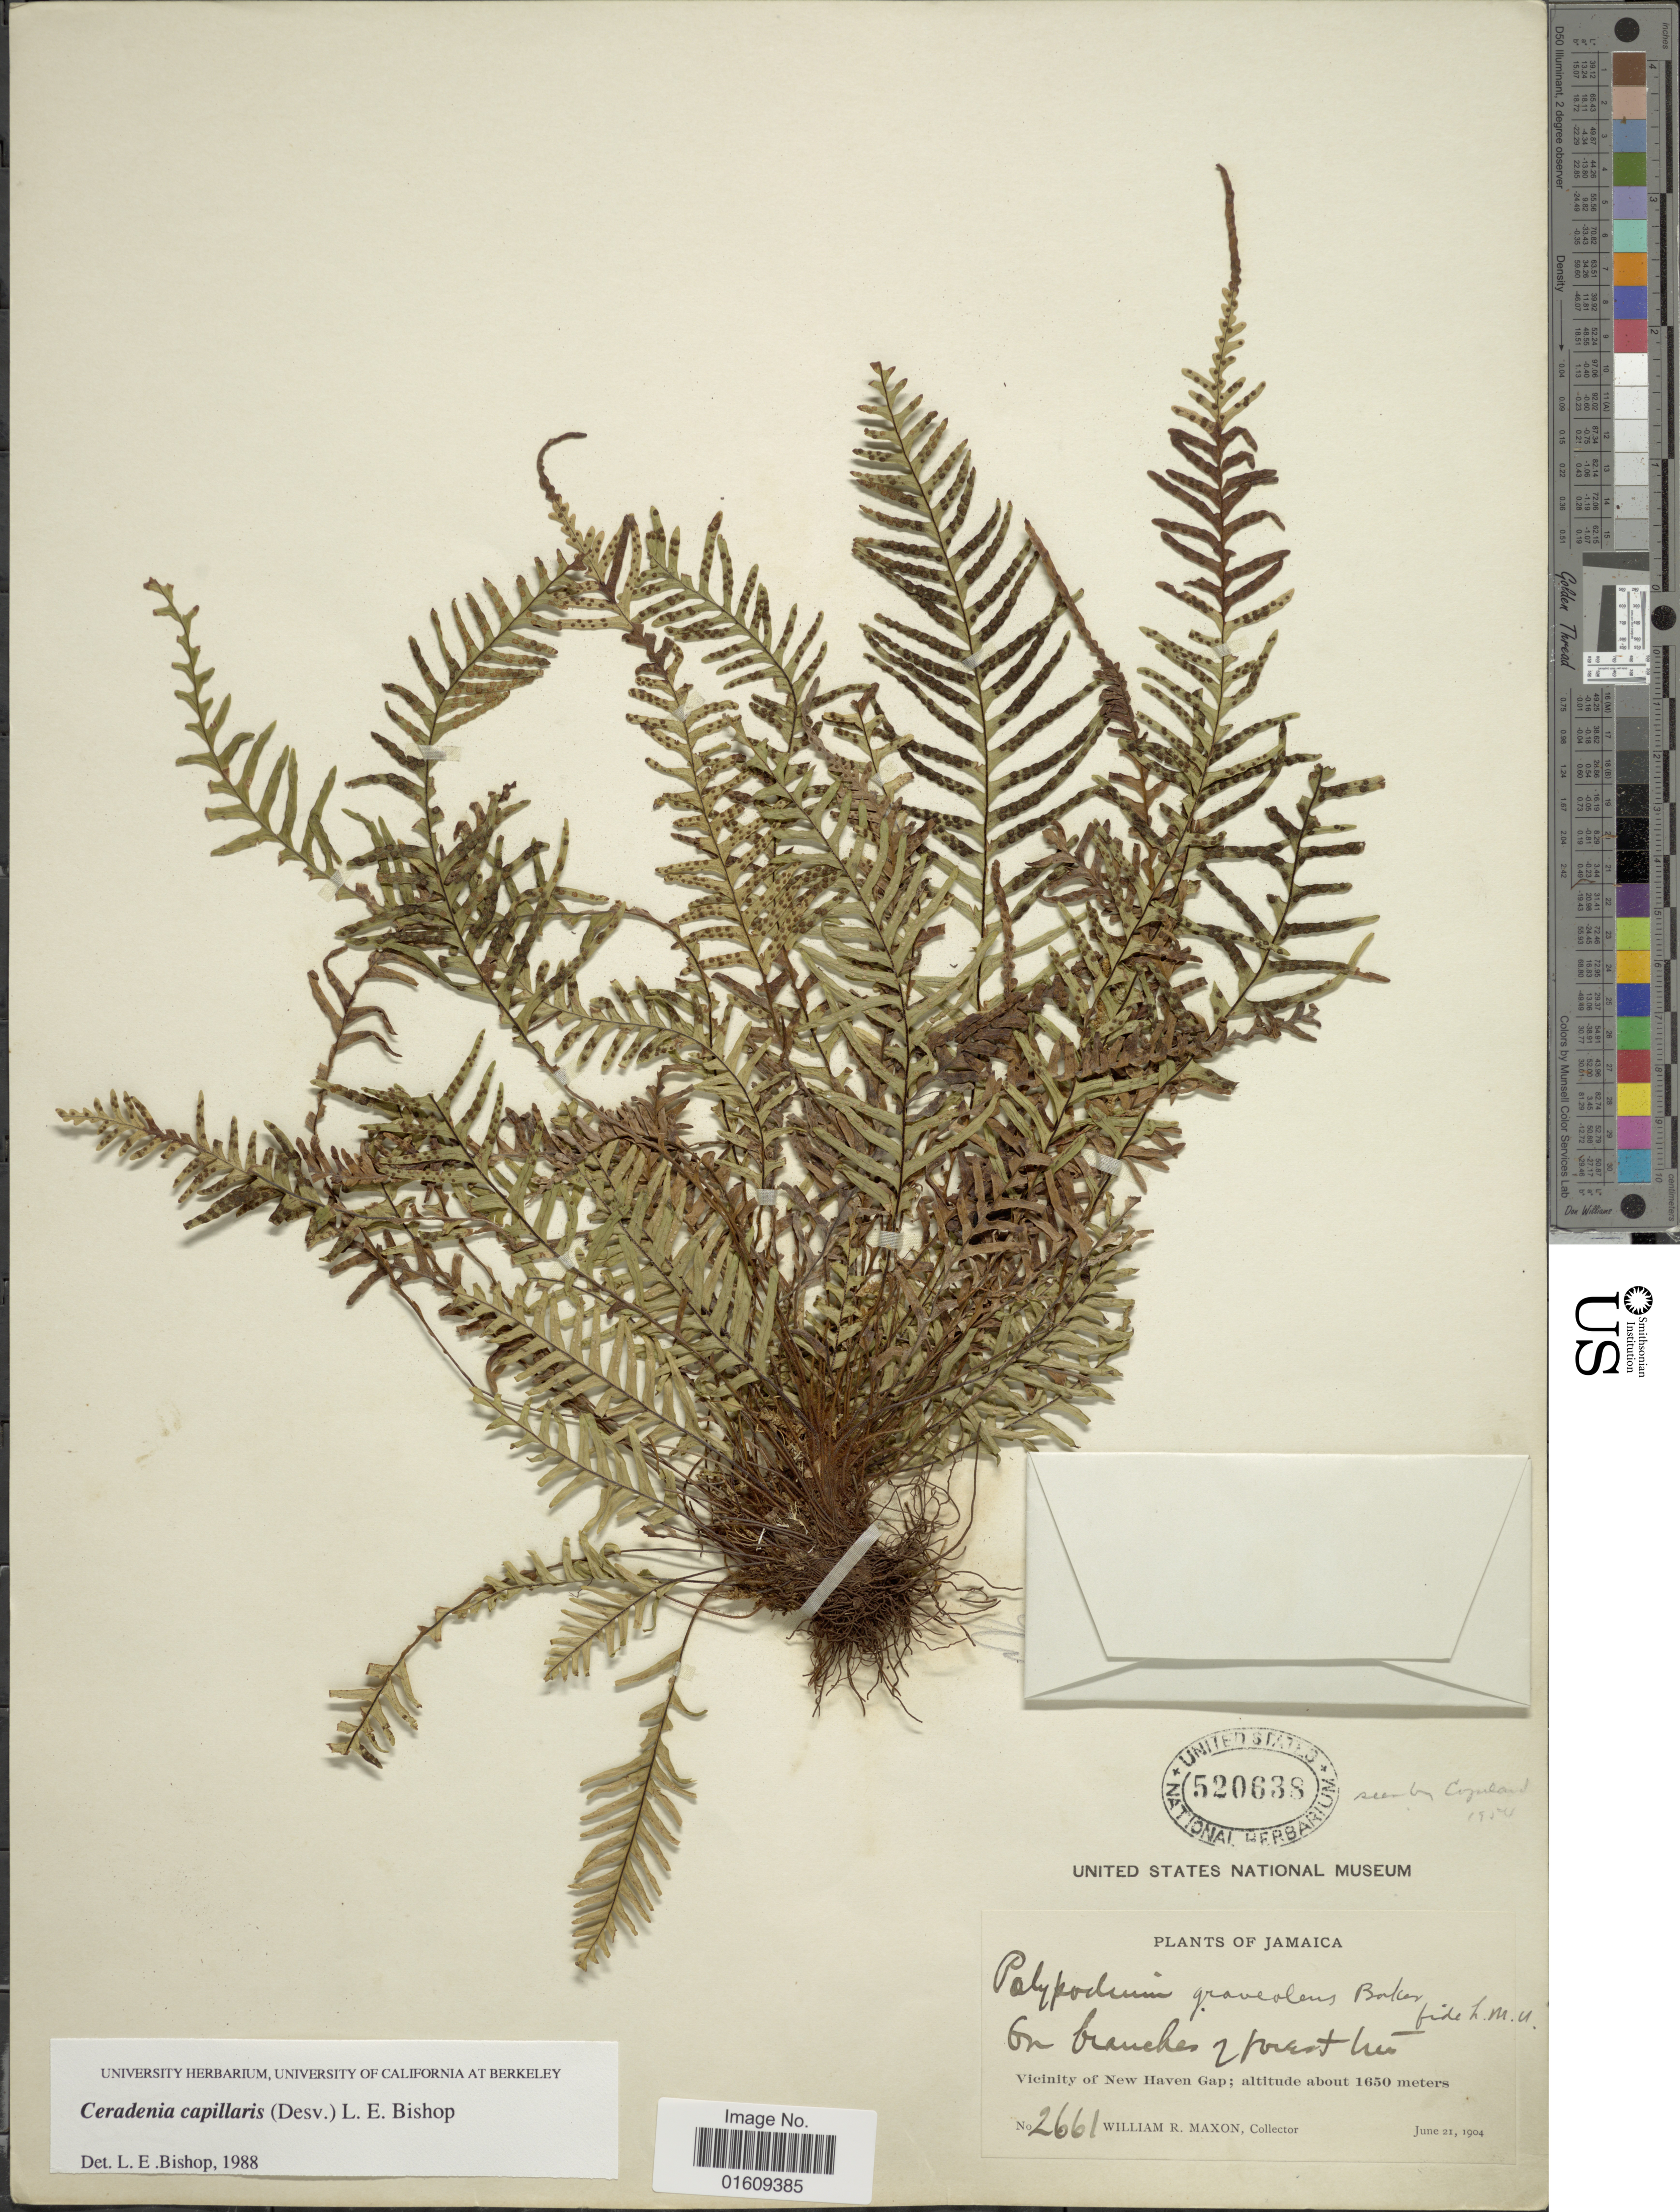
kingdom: Plantae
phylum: Tracheophyta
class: Polypodiopsida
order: Polypodiales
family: Polypodiaceae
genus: Ceradenia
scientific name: Ceradenia capillaris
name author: (Desv.) L.E. Bishop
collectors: W. R. Maxon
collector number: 2661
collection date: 1904-06-21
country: Jamaica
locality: Jamaica, Vicinity of New Haven Gap.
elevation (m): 1650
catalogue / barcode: US 520638